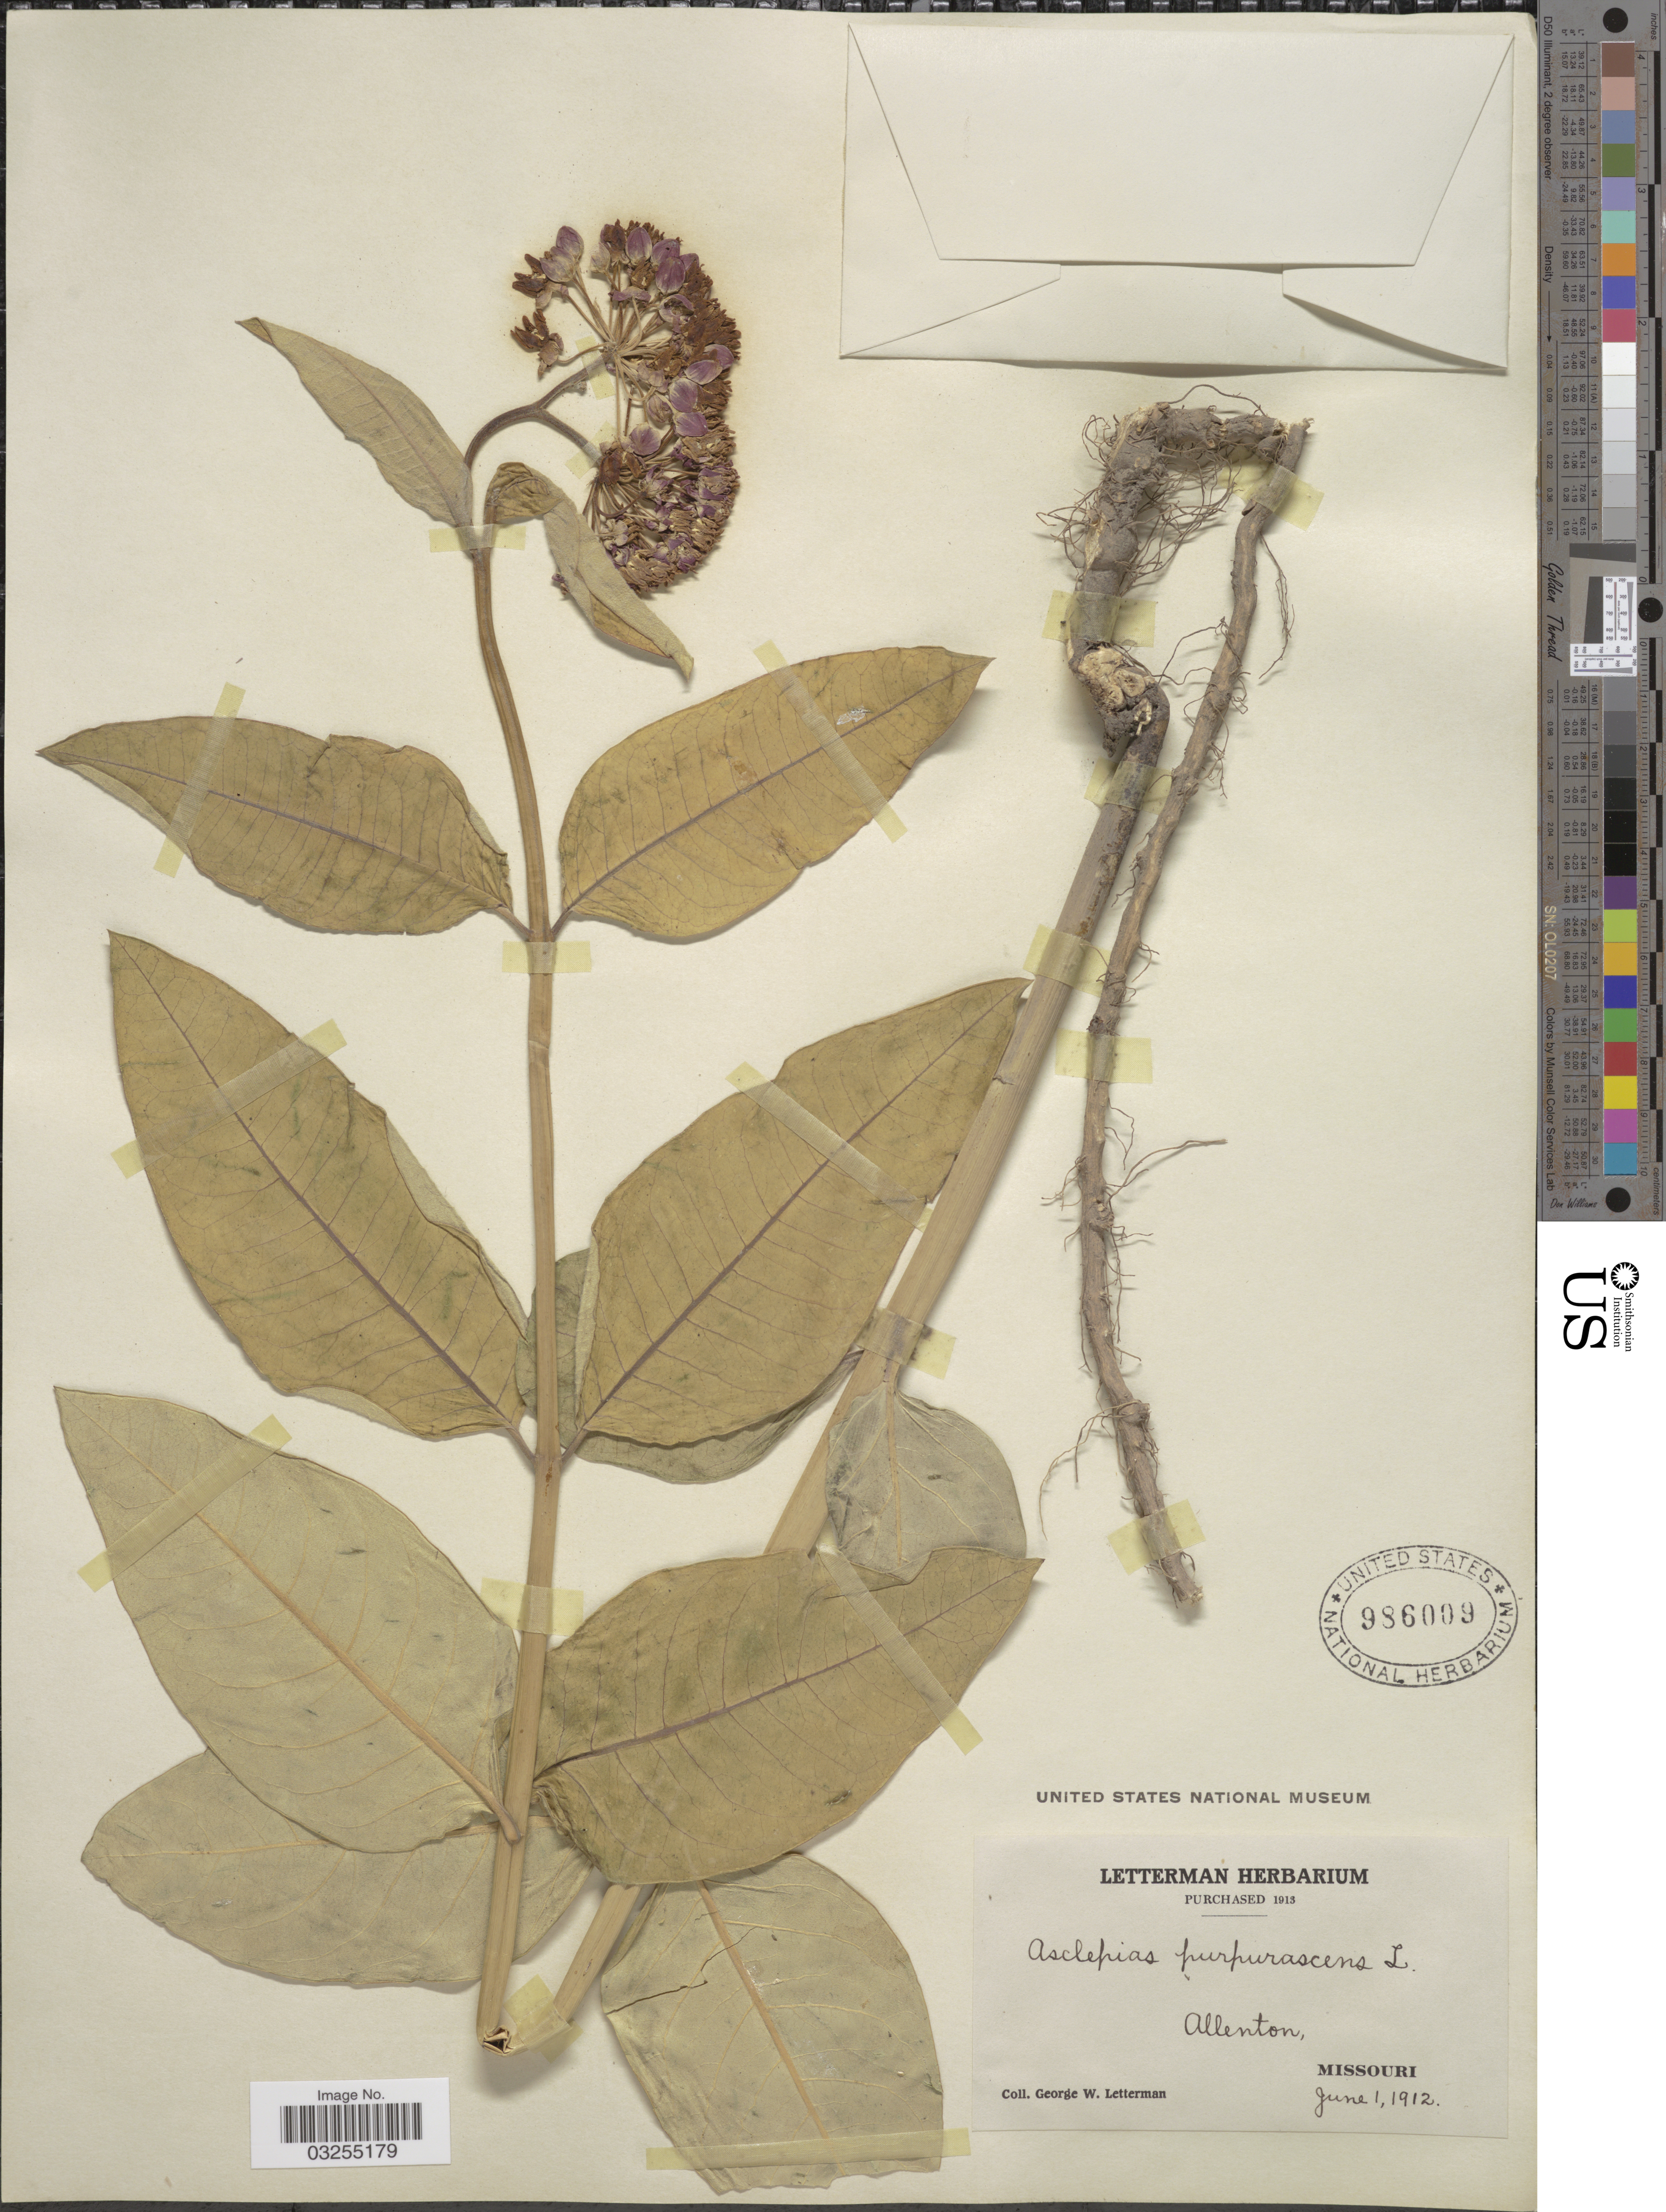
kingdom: Plantae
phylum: Tracheophyta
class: Magnoliopsida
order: Gentianales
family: Apocynaceae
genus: Asclepias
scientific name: Asclepias purpurascens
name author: L.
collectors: G. W. Letterman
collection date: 1912-06-01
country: United States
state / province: Missouri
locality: Allenton.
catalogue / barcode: US 986009